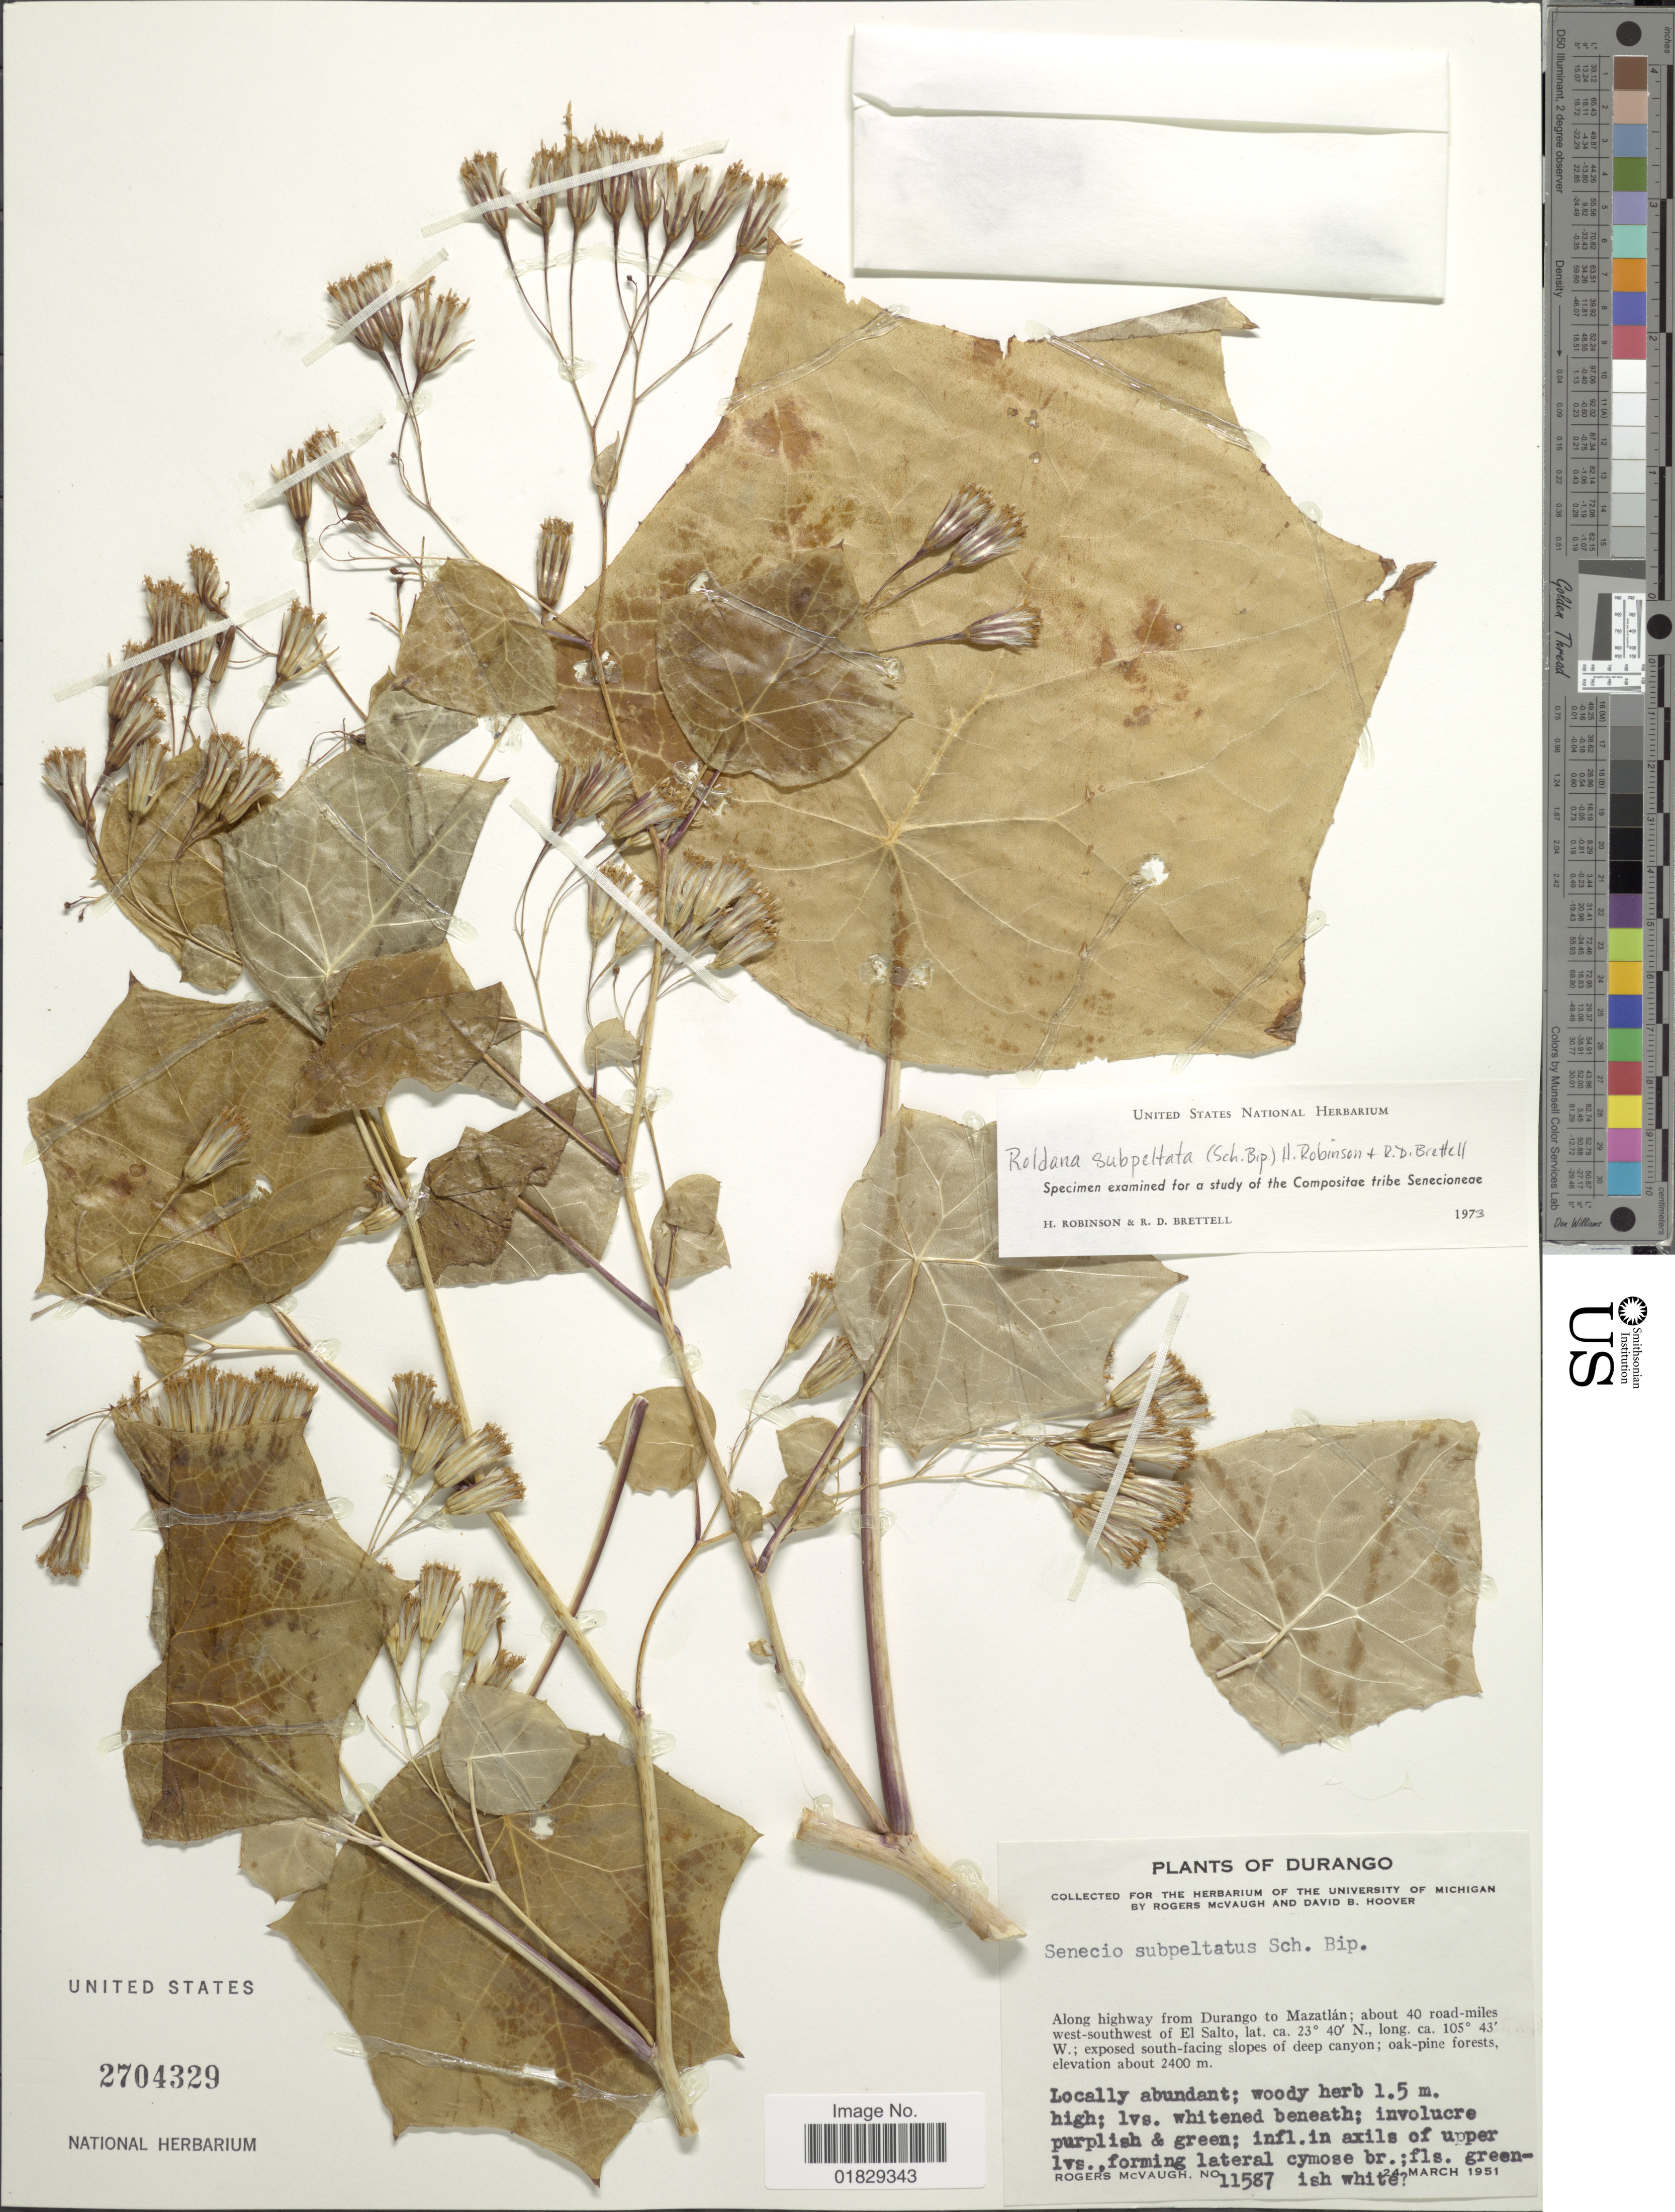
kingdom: Plantae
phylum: Tracheophyta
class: Magnoliopsida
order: Asterales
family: Asteraceae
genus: Roldana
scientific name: Roldana subpeltata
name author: (Sch. Bip.) H. Rob. & Brettell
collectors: R. McVaugh & D. B. Hoover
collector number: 11587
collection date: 1951-03-24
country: Mexico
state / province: Durango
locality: Along highway from Durango to Mazatlán; about 40 road-miles west-southwest of El Salto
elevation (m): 2400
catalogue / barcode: US 2704329